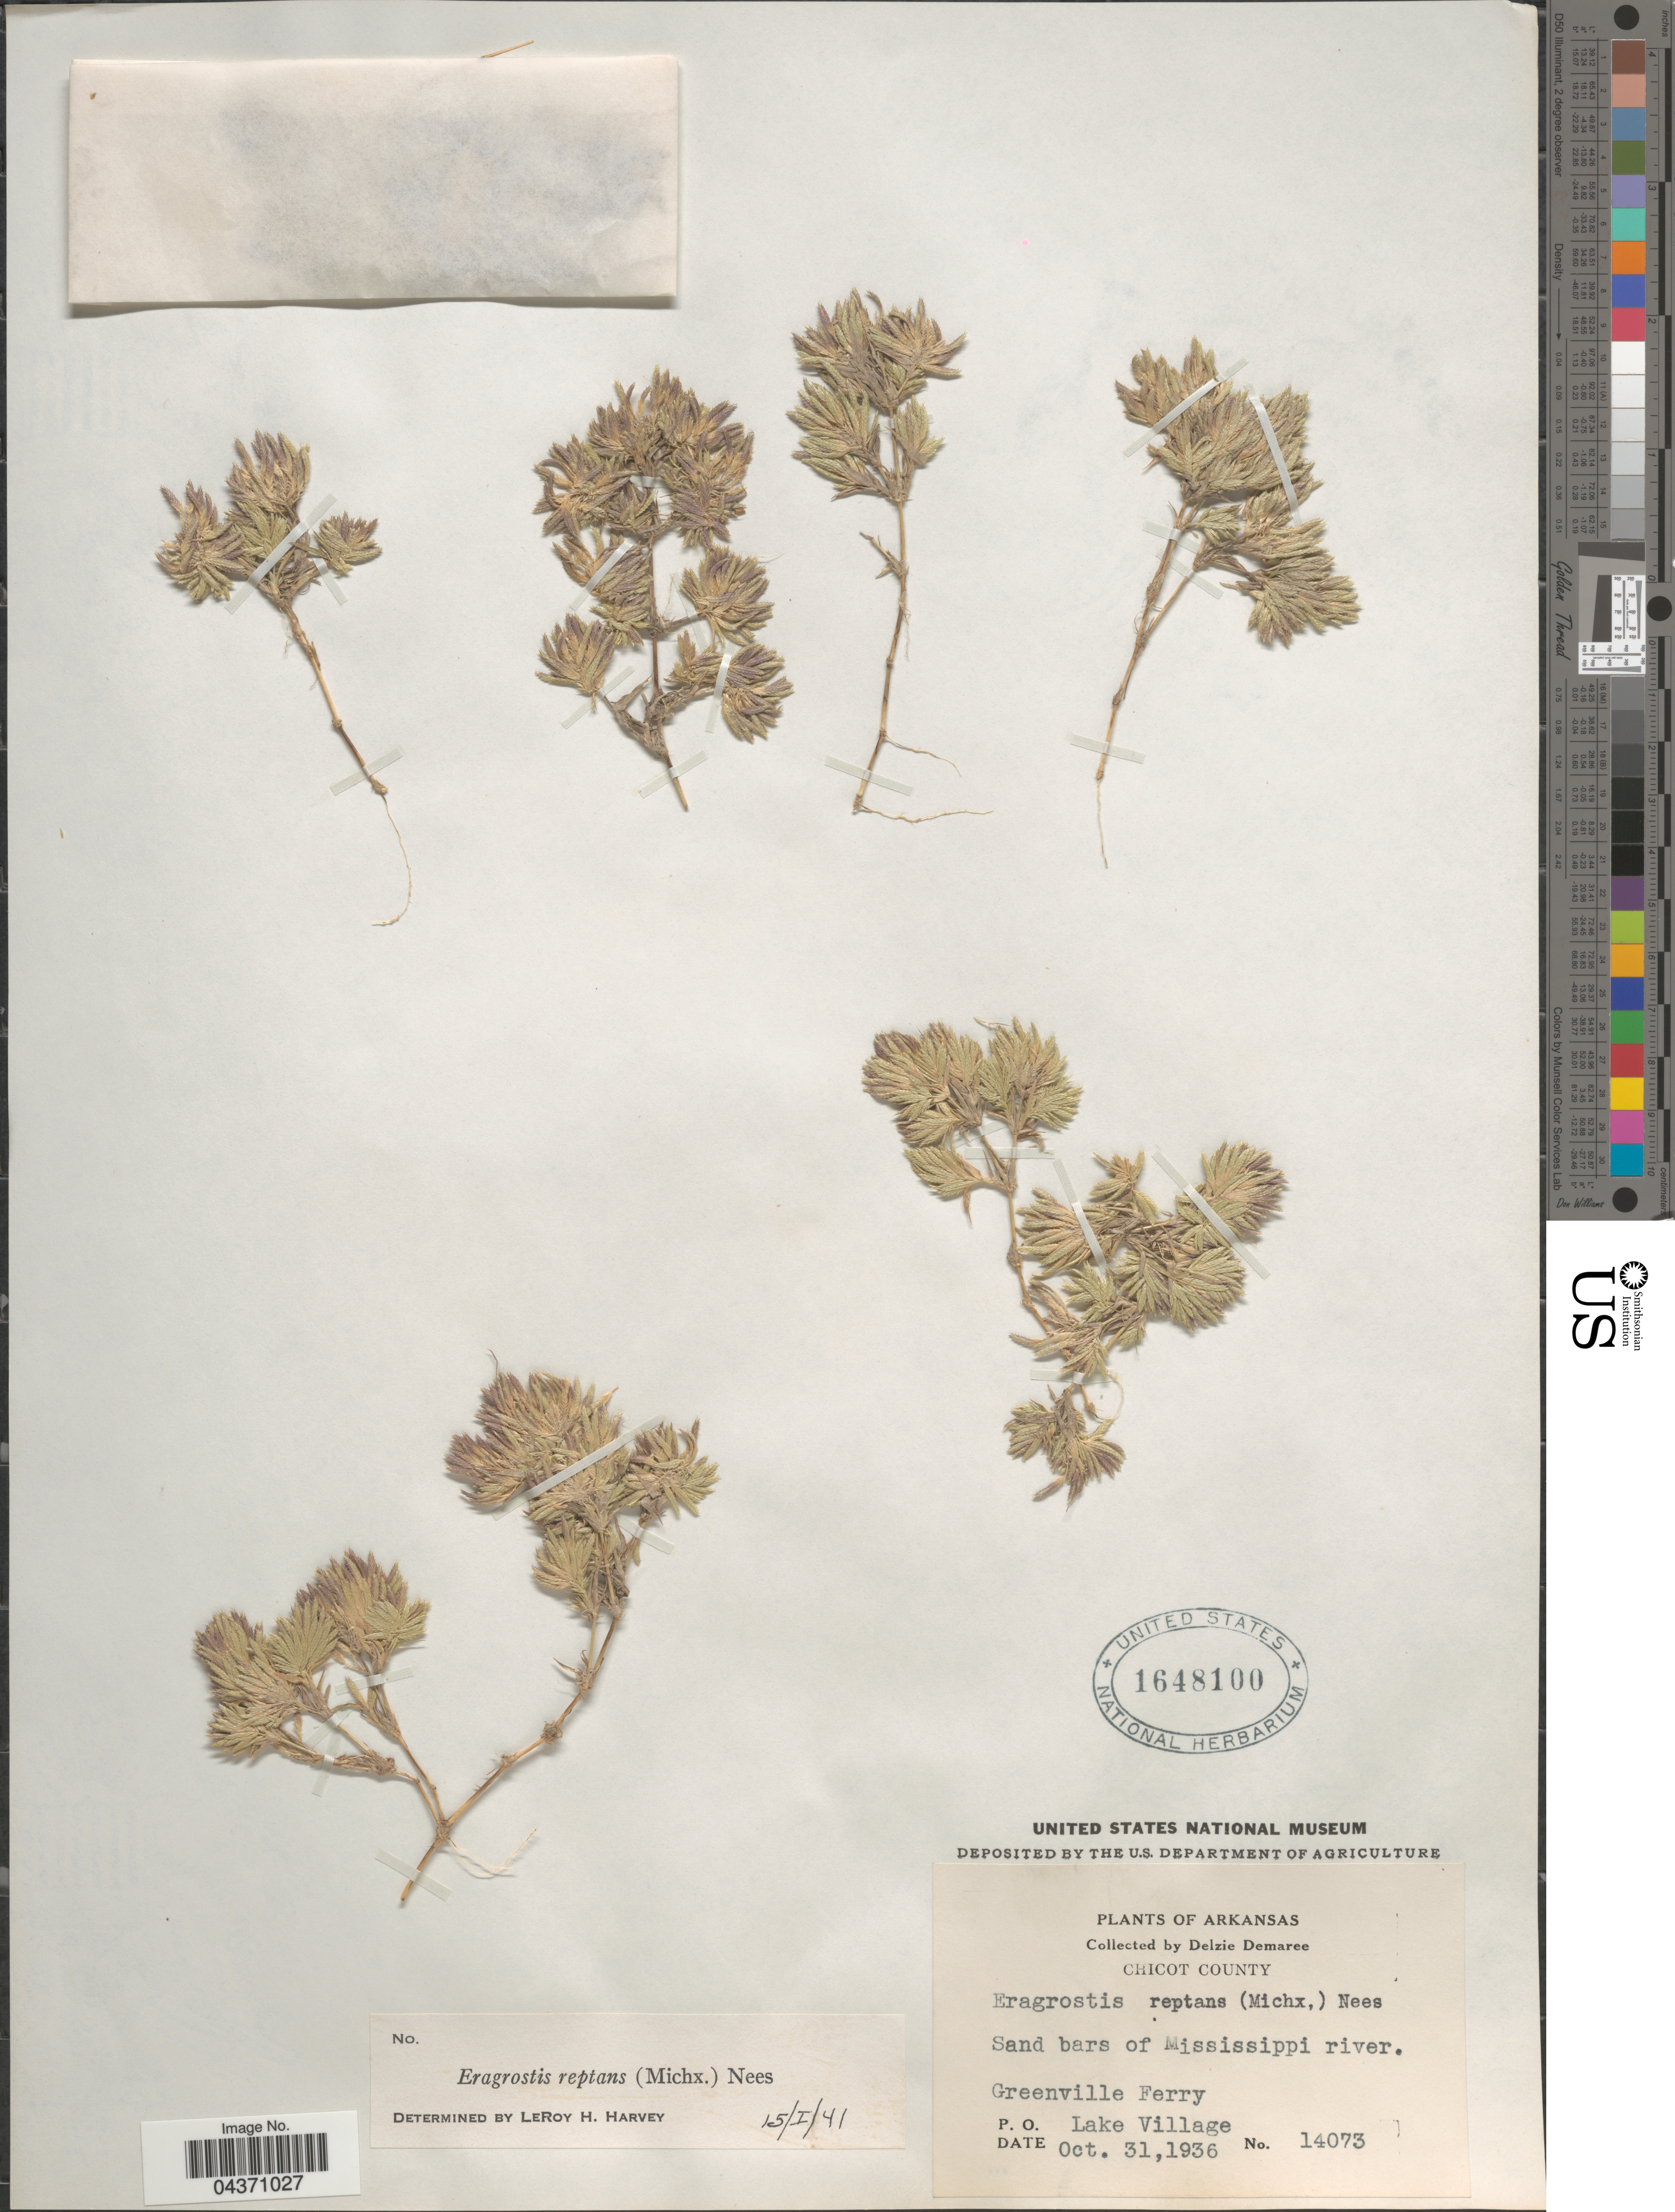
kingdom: Plantae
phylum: Tracheophyta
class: Liliopsida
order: Poales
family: Poaceae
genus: Eragrostis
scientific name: Eragrostis reptans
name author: (Michx.) Nees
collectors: D. Demaree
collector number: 14073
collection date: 1936-10-31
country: United States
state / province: Arkansas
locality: Chicot County. Sand bars of Mississippi river. Greenville Ferry. P. O. Lake Village.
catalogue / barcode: US 1648100